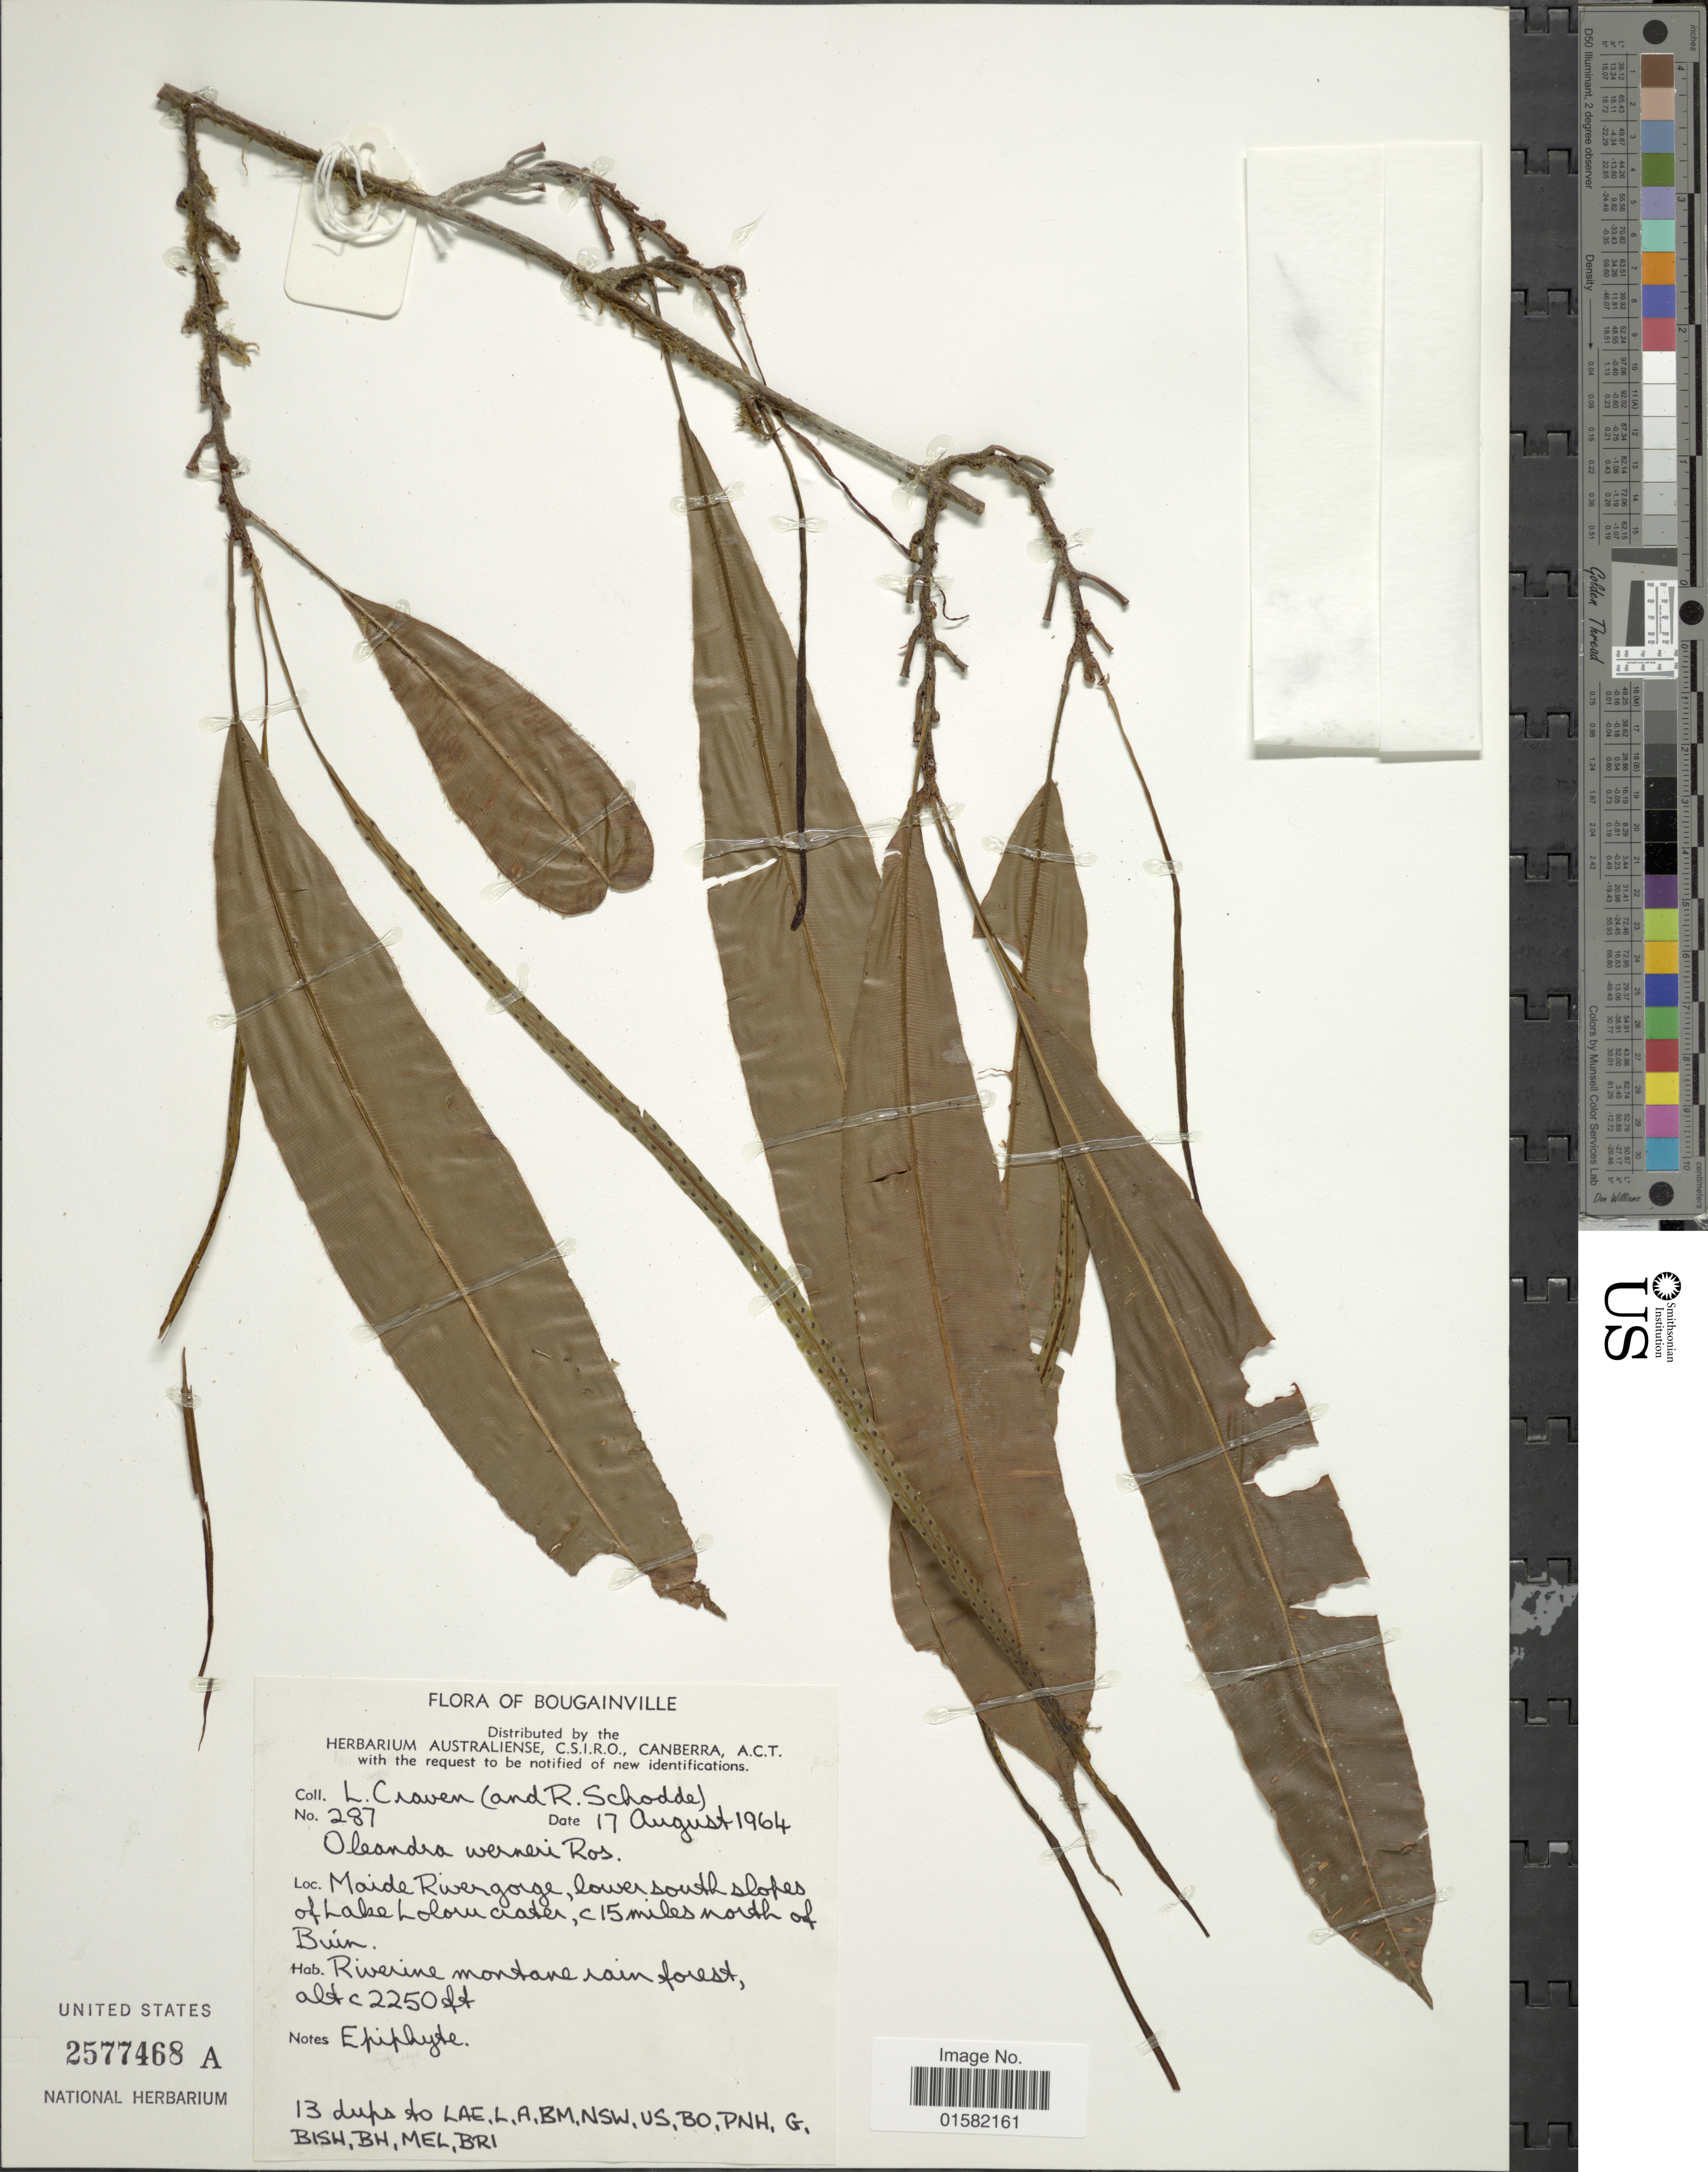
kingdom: Plantae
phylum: Tracheophyta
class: Polypodiopsida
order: Polypodiales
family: Oleandraceae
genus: Oleandra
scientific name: Oleandra werneri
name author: Rosenst.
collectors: L. A. Craven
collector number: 287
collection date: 1964-08-17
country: Papua New Guinea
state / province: Bougainville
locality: Bougainville, Maide Rivergorge, lower south slopes of Lake Loloruwater, c 15 miles north of Buin.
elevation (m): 686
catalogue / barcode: US 2577468A